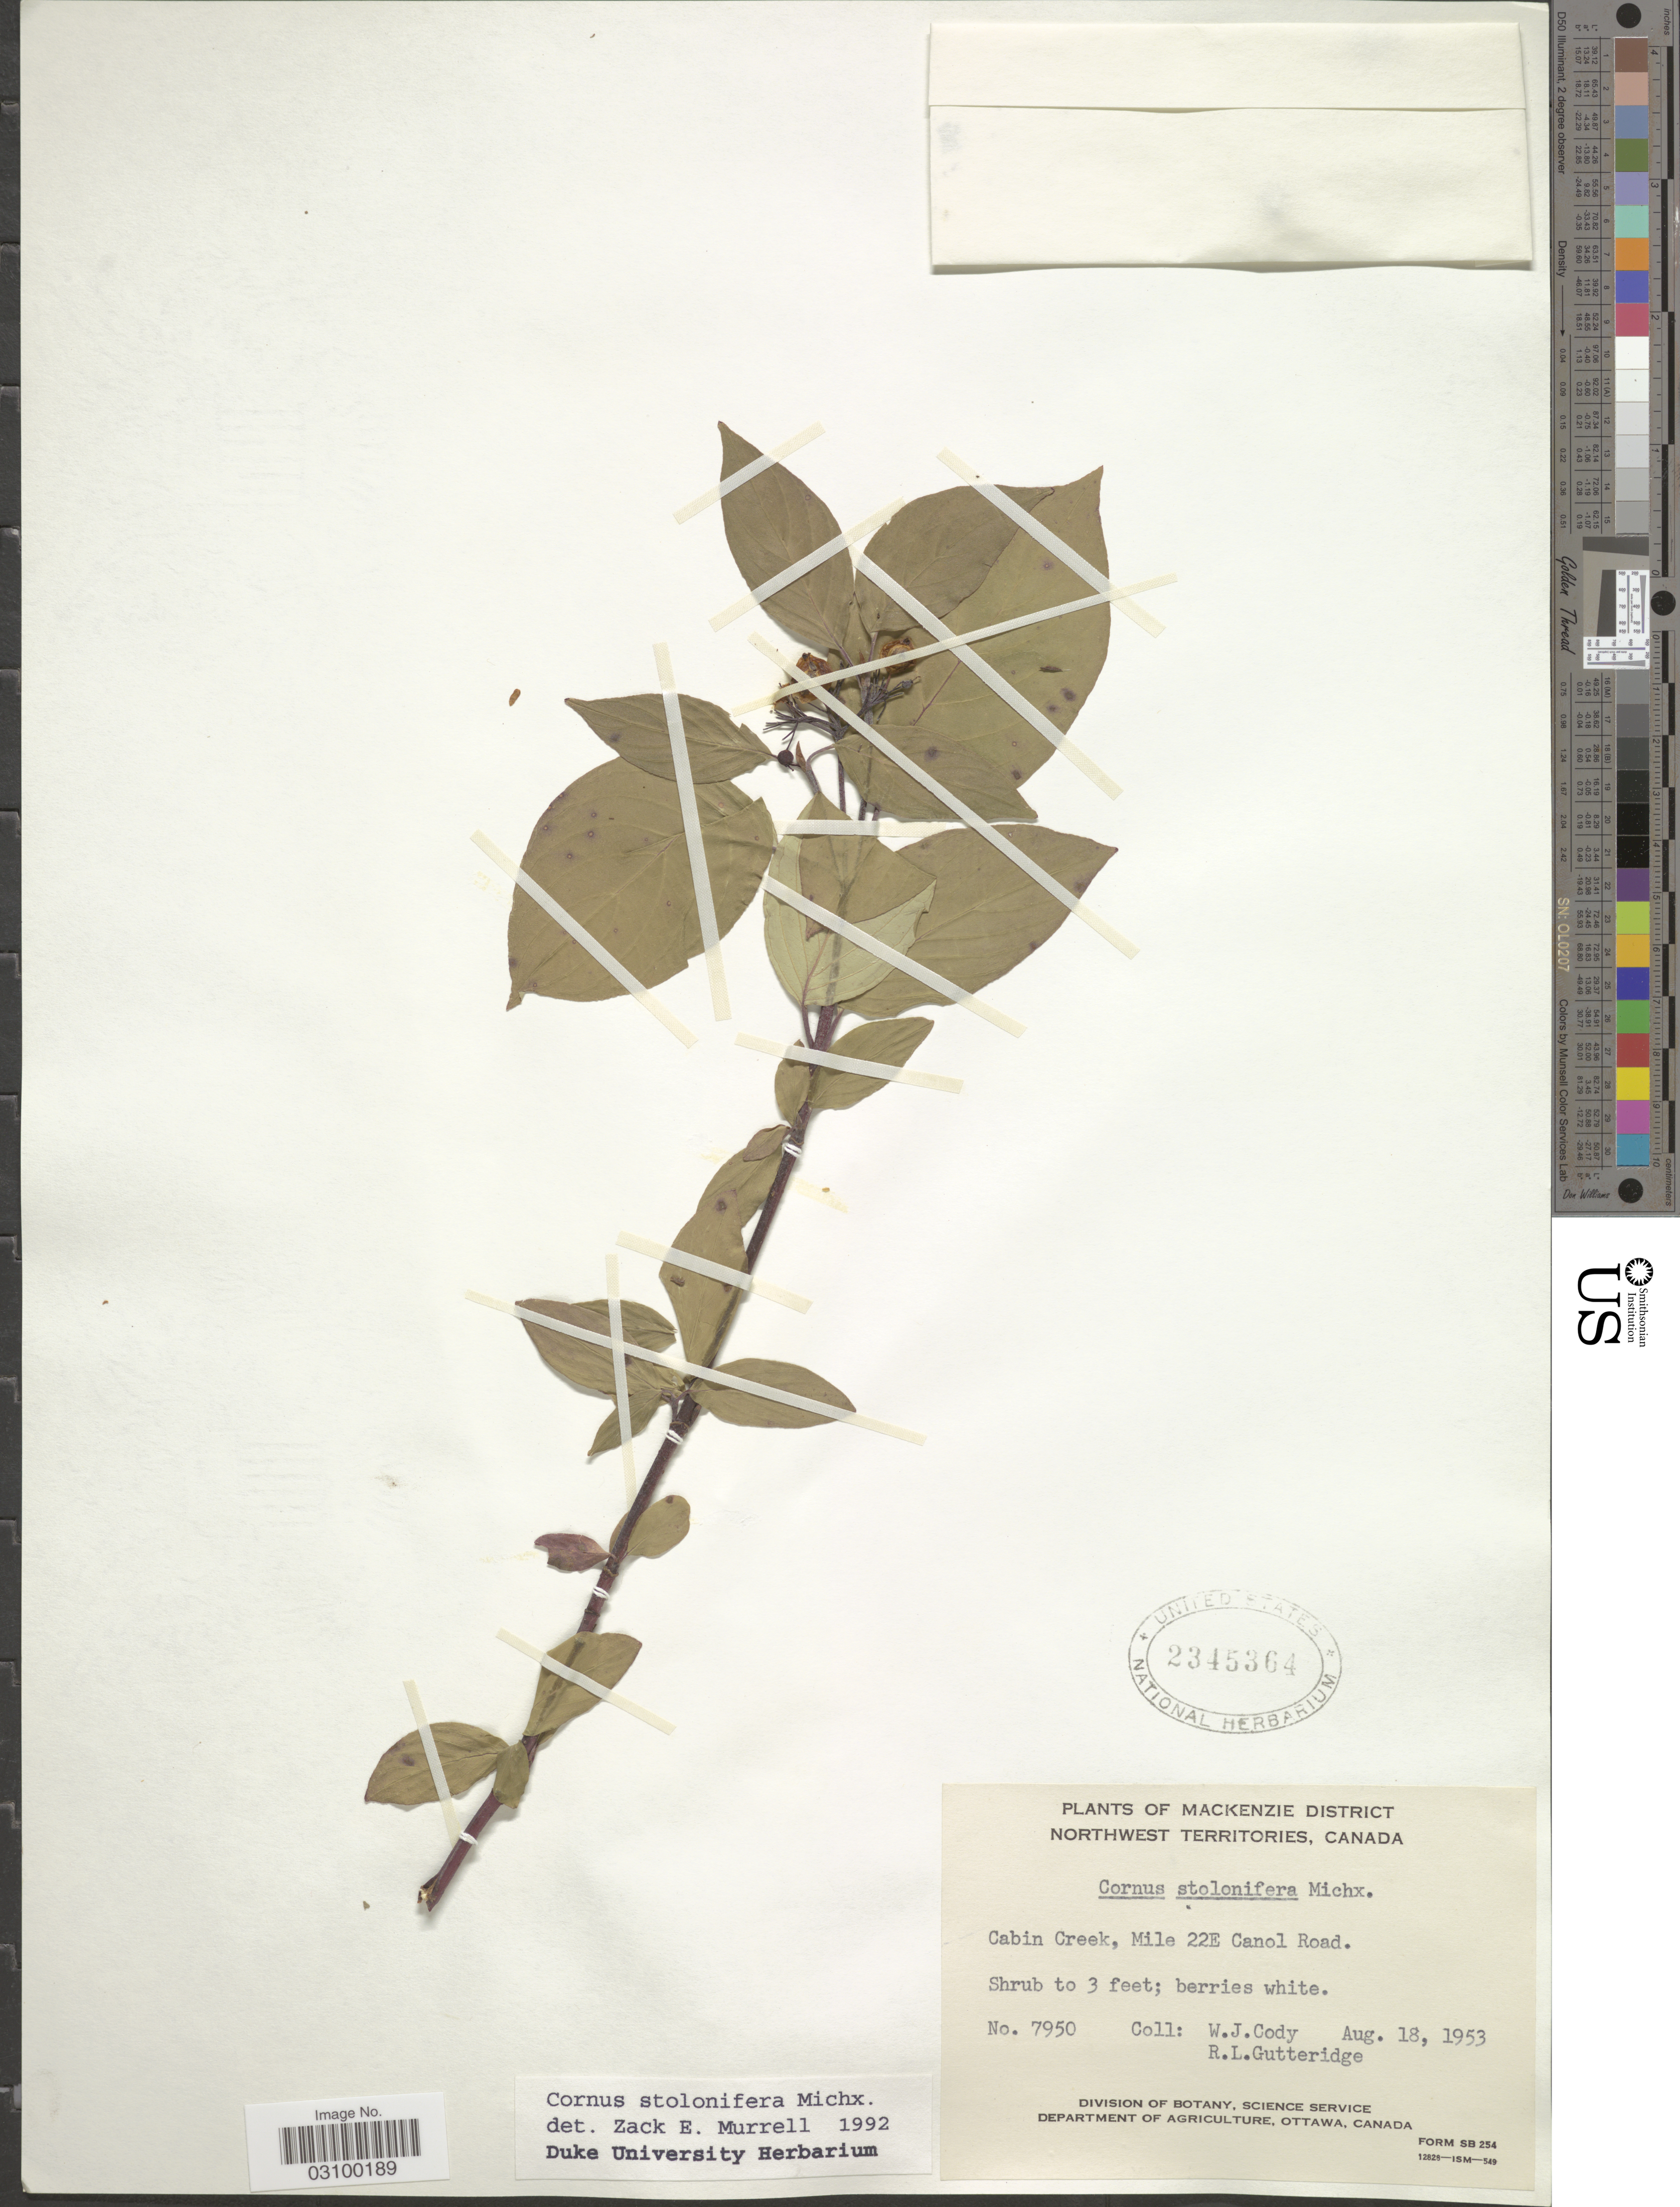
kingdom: Plantae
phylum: Tracheophyta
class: Magnoliopsida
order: Cornales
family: Cornaceae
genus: Cornus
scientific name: Cornus sericea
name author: L.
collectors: W. Cody & R. Gutteridge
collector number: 7950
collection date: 1953-08-18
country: Canada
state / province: Northwest Territories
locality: Mackenzie District. Cabin Creek, Mile 22E Canol Road.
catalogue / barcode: US 2345364